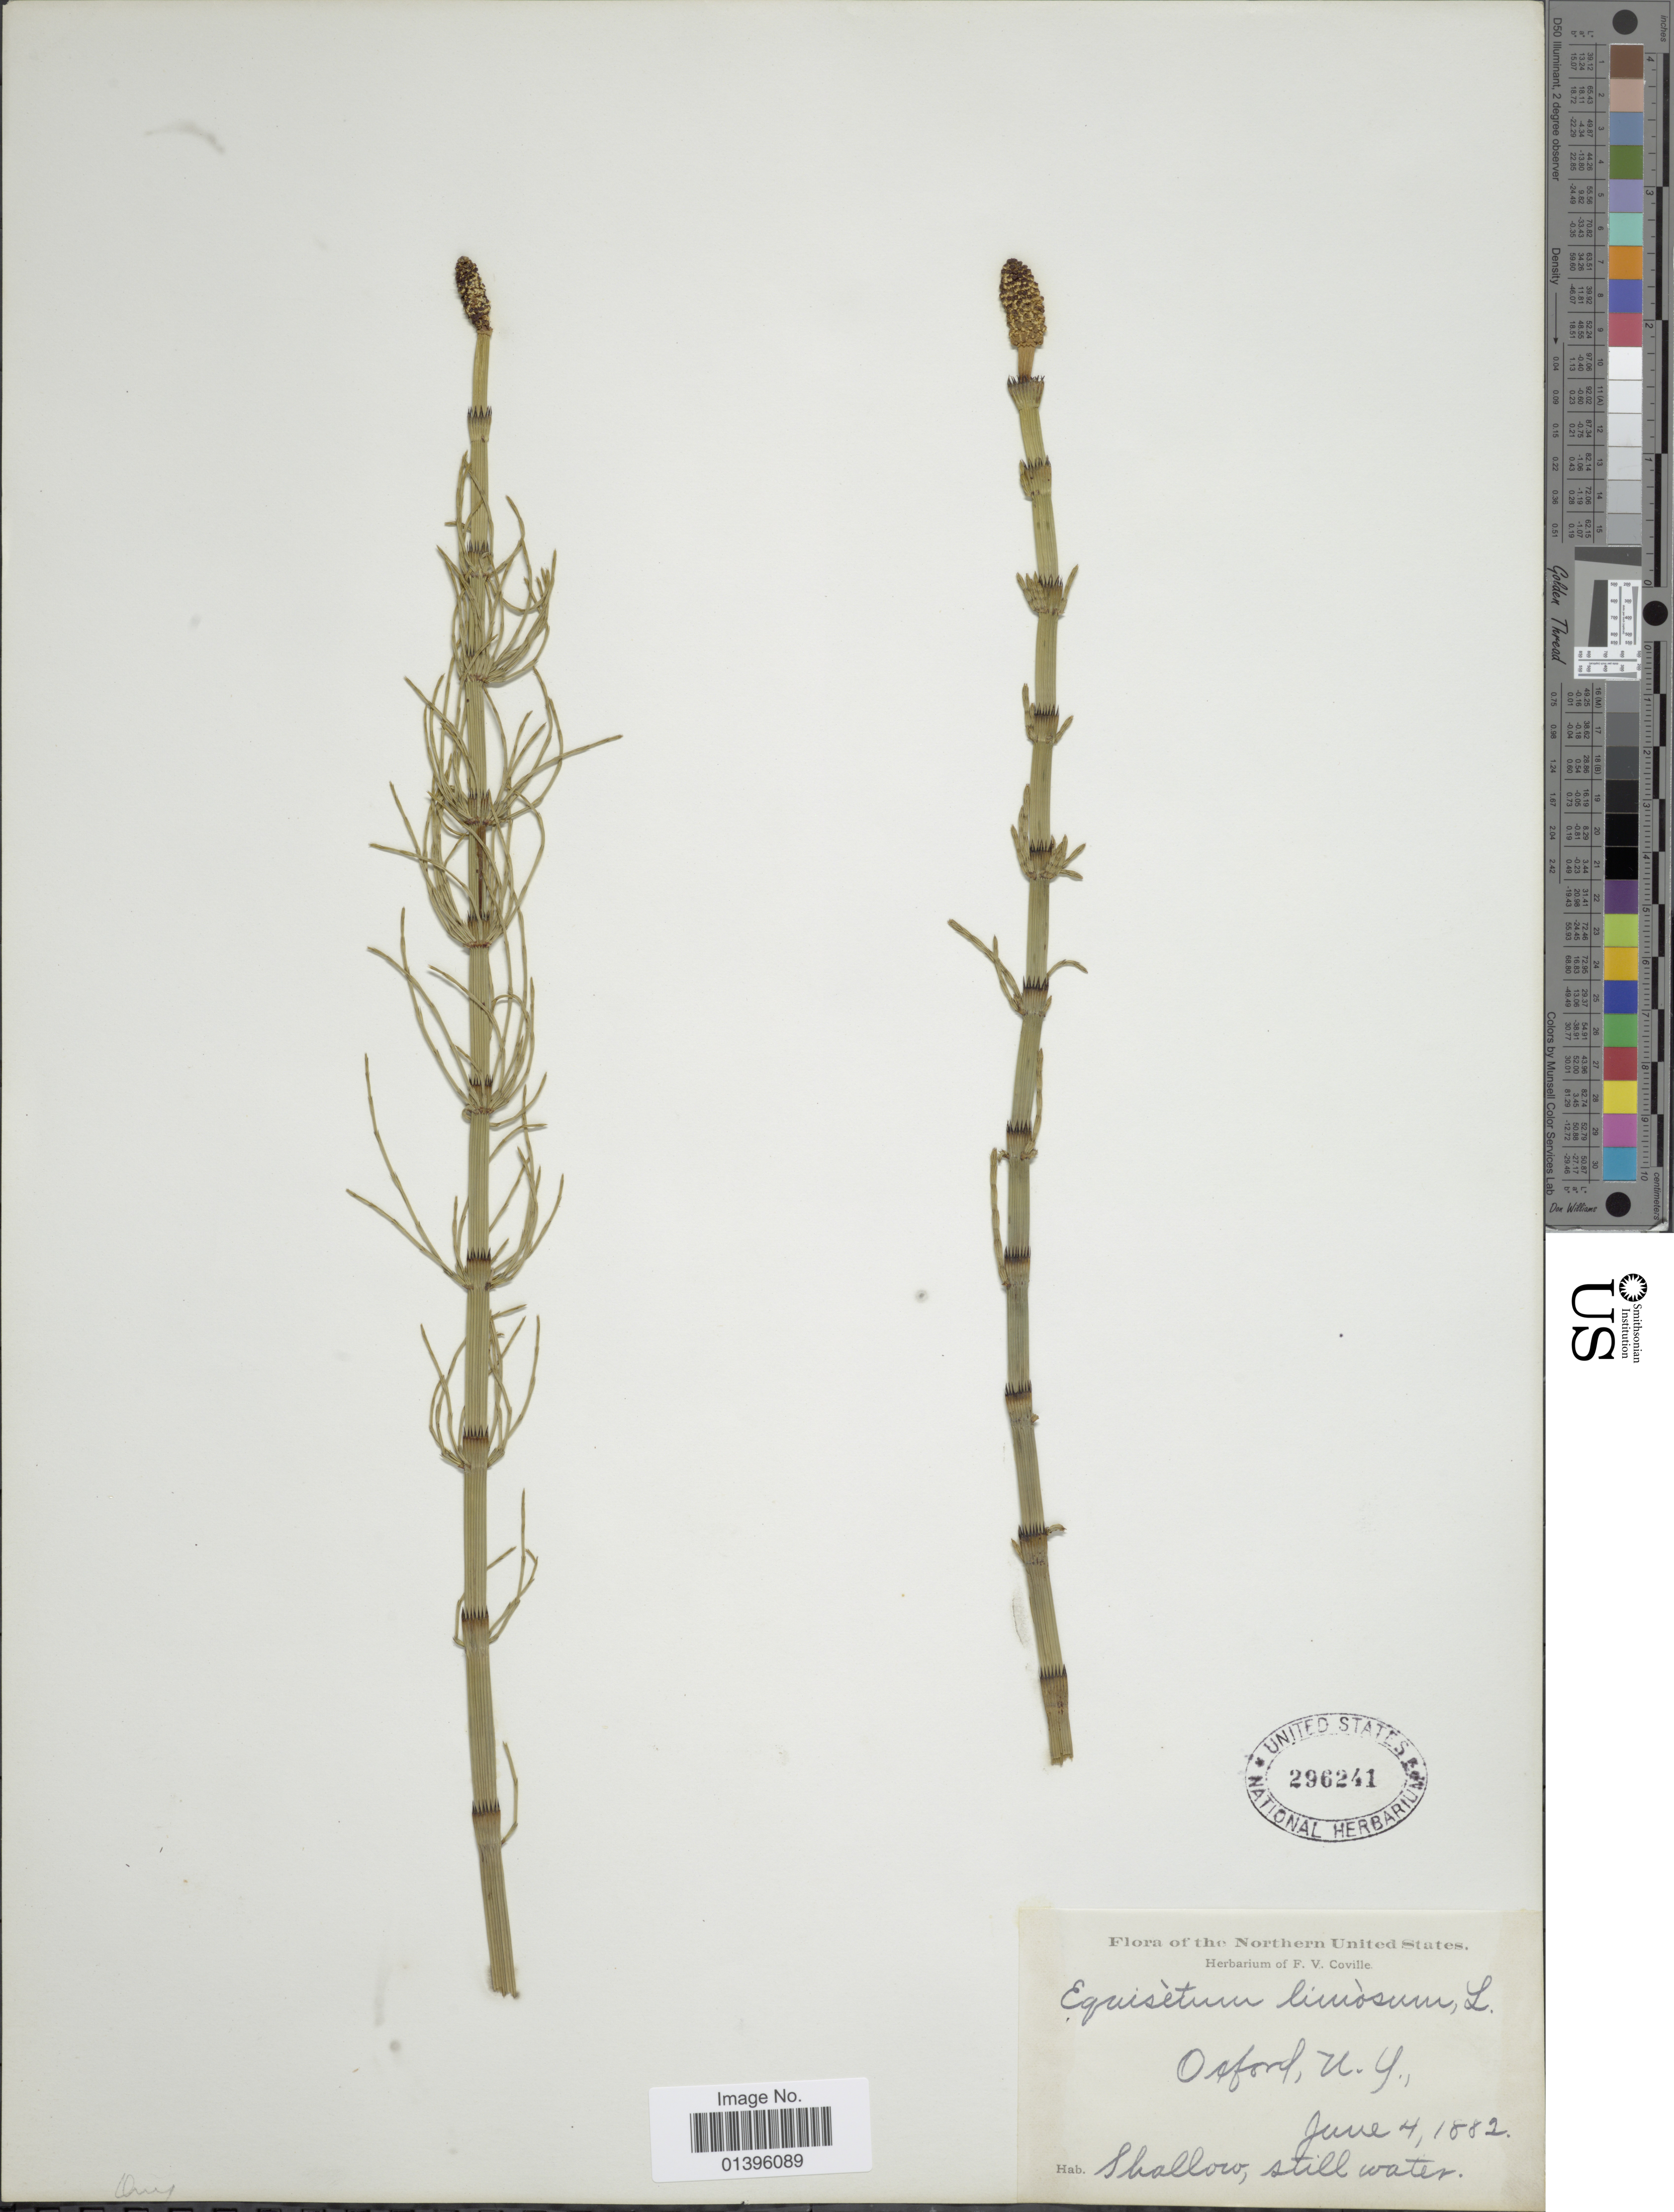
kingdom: Plantae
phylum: Tracheophyta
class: Polypodiopsida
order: Equisetales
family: Equisetaceae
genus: Equisetum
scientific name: Equisetum fluviatile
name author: L.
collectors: F. V. Coville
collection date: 1882-06-04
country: United States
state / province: New York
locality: Northern United States, Oxford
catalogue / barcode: US 296241